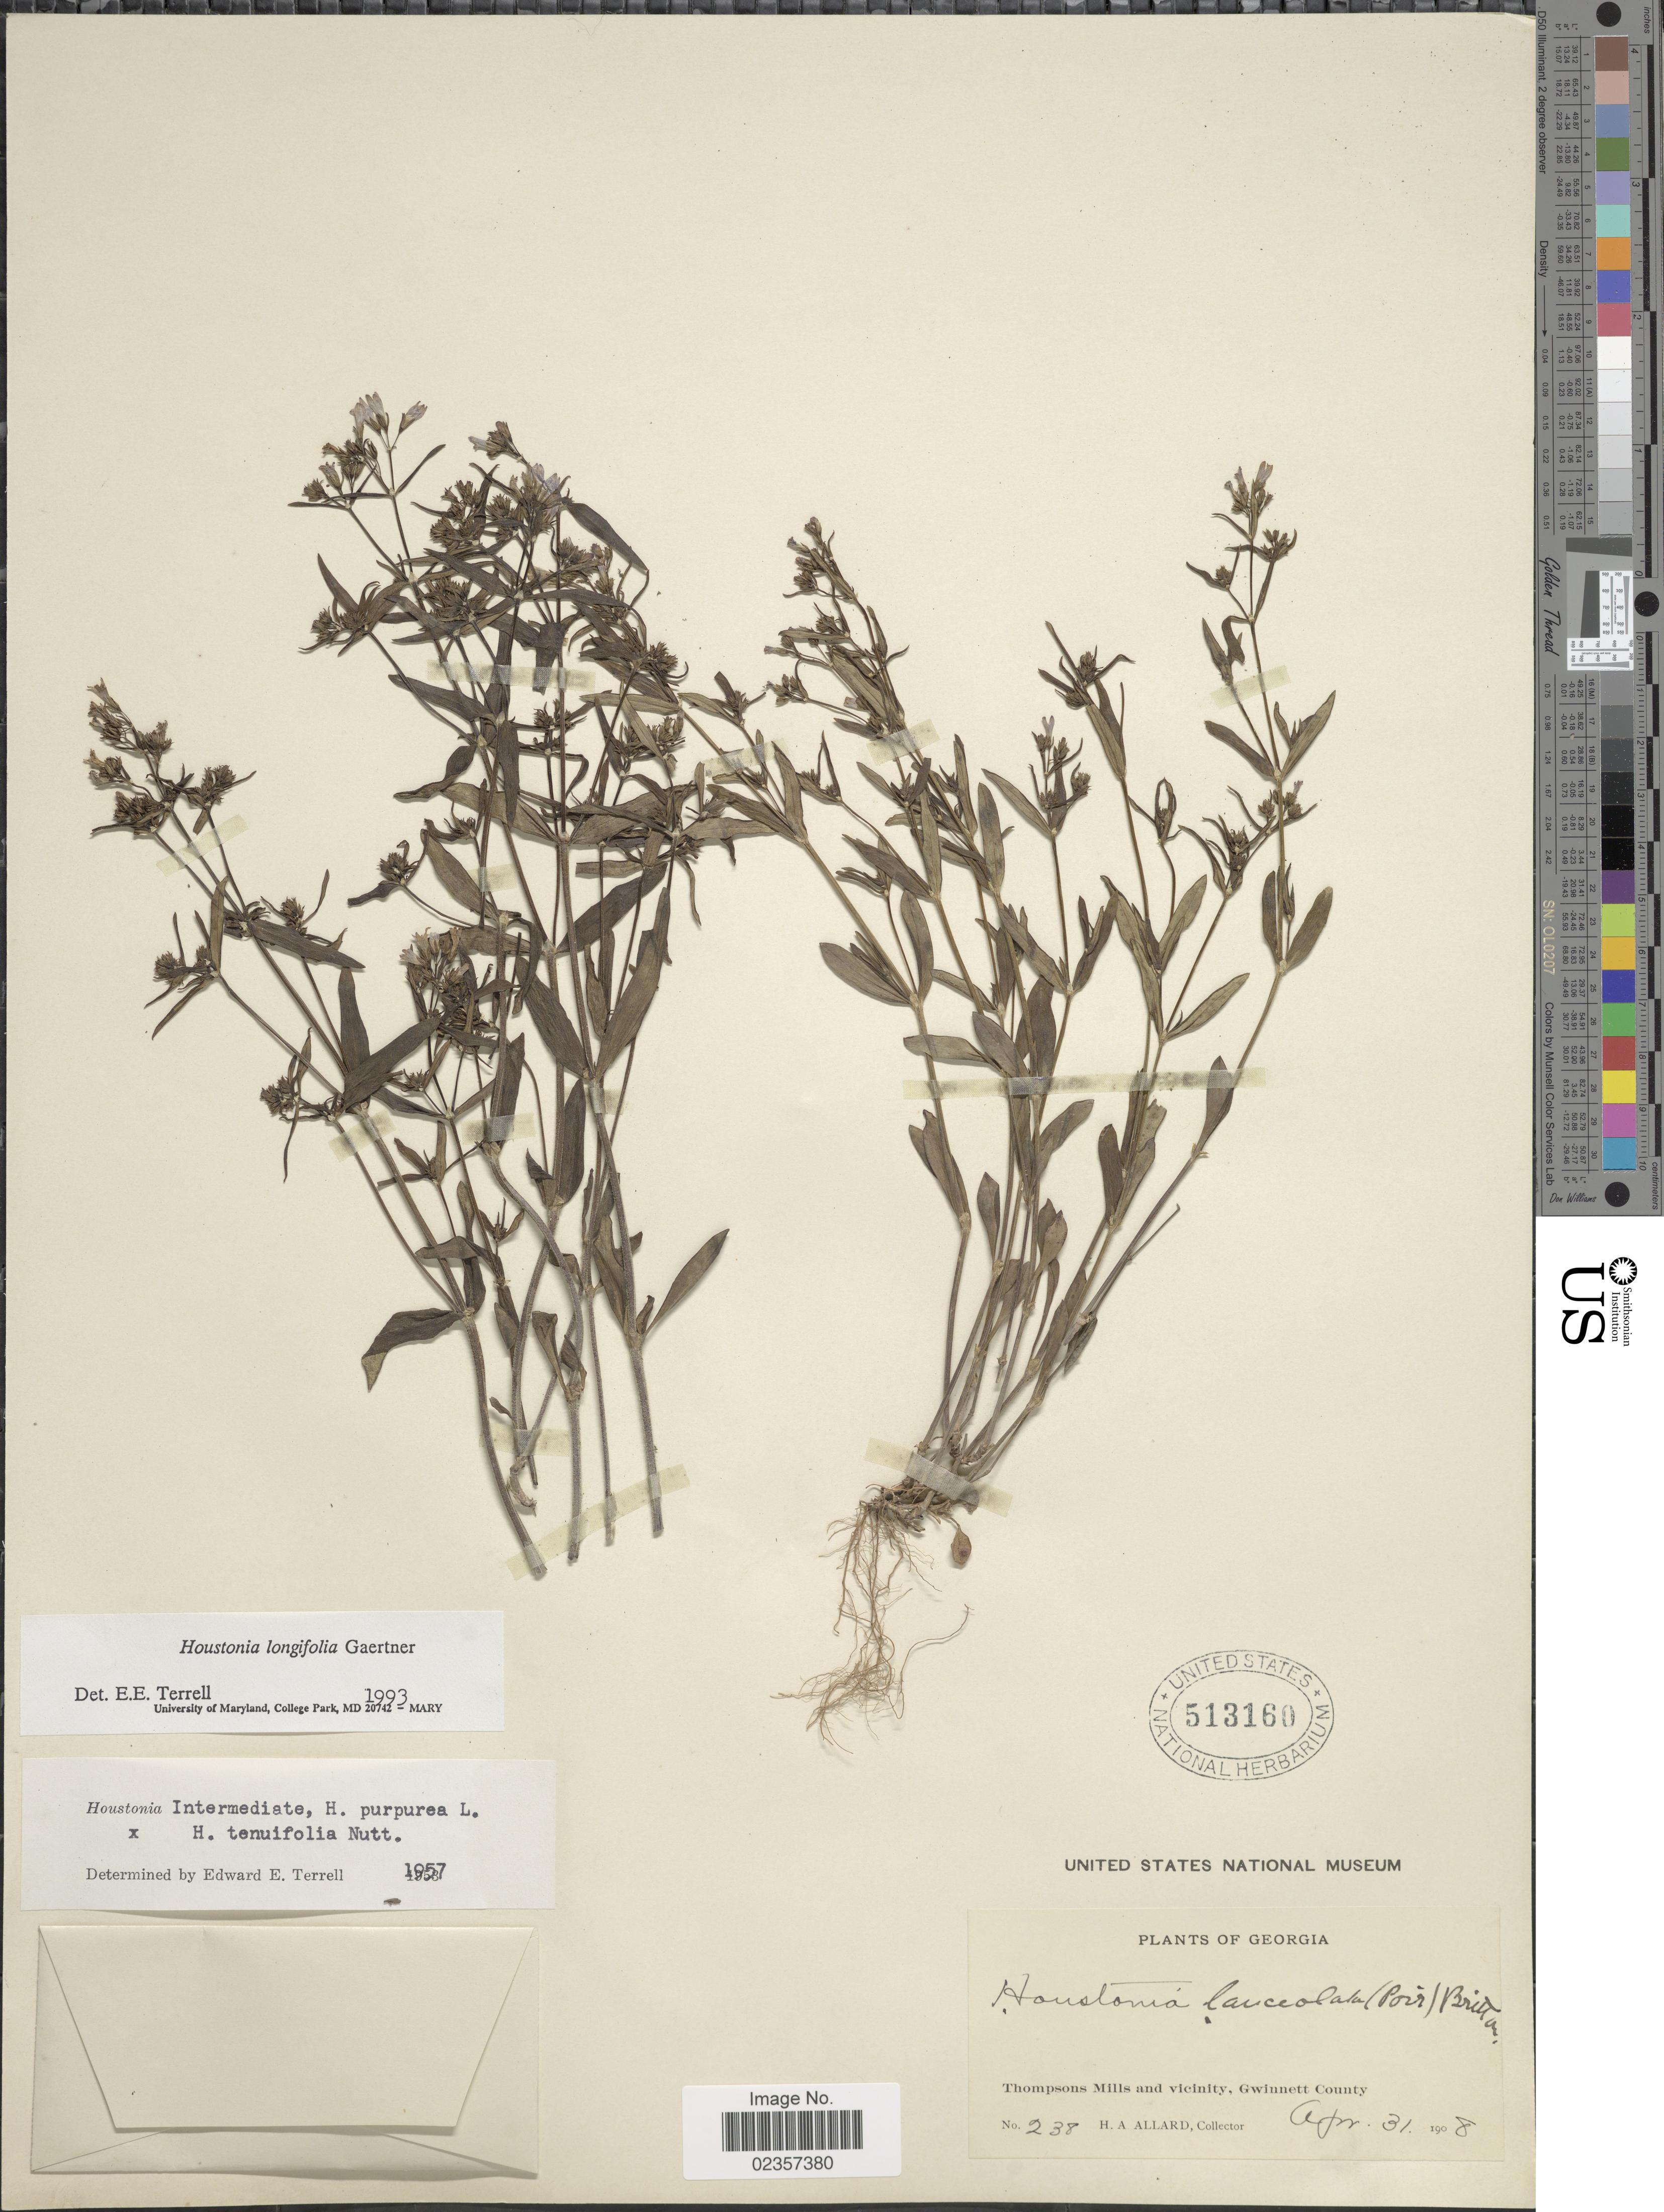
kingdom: Plantae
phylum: Tracheophyta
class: Magnoliopsida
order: Gentianales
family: Rubiaceae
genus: Houstonia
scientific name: Houstonia longifolia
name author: Gaertn.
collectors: H. A. Allard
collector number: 238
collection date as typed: Transcribed d/m/y: 31/4/1908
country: United States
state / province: Georgia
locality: Thompsons Mills and vicinity, Gwinnett County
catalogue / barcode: US 513160